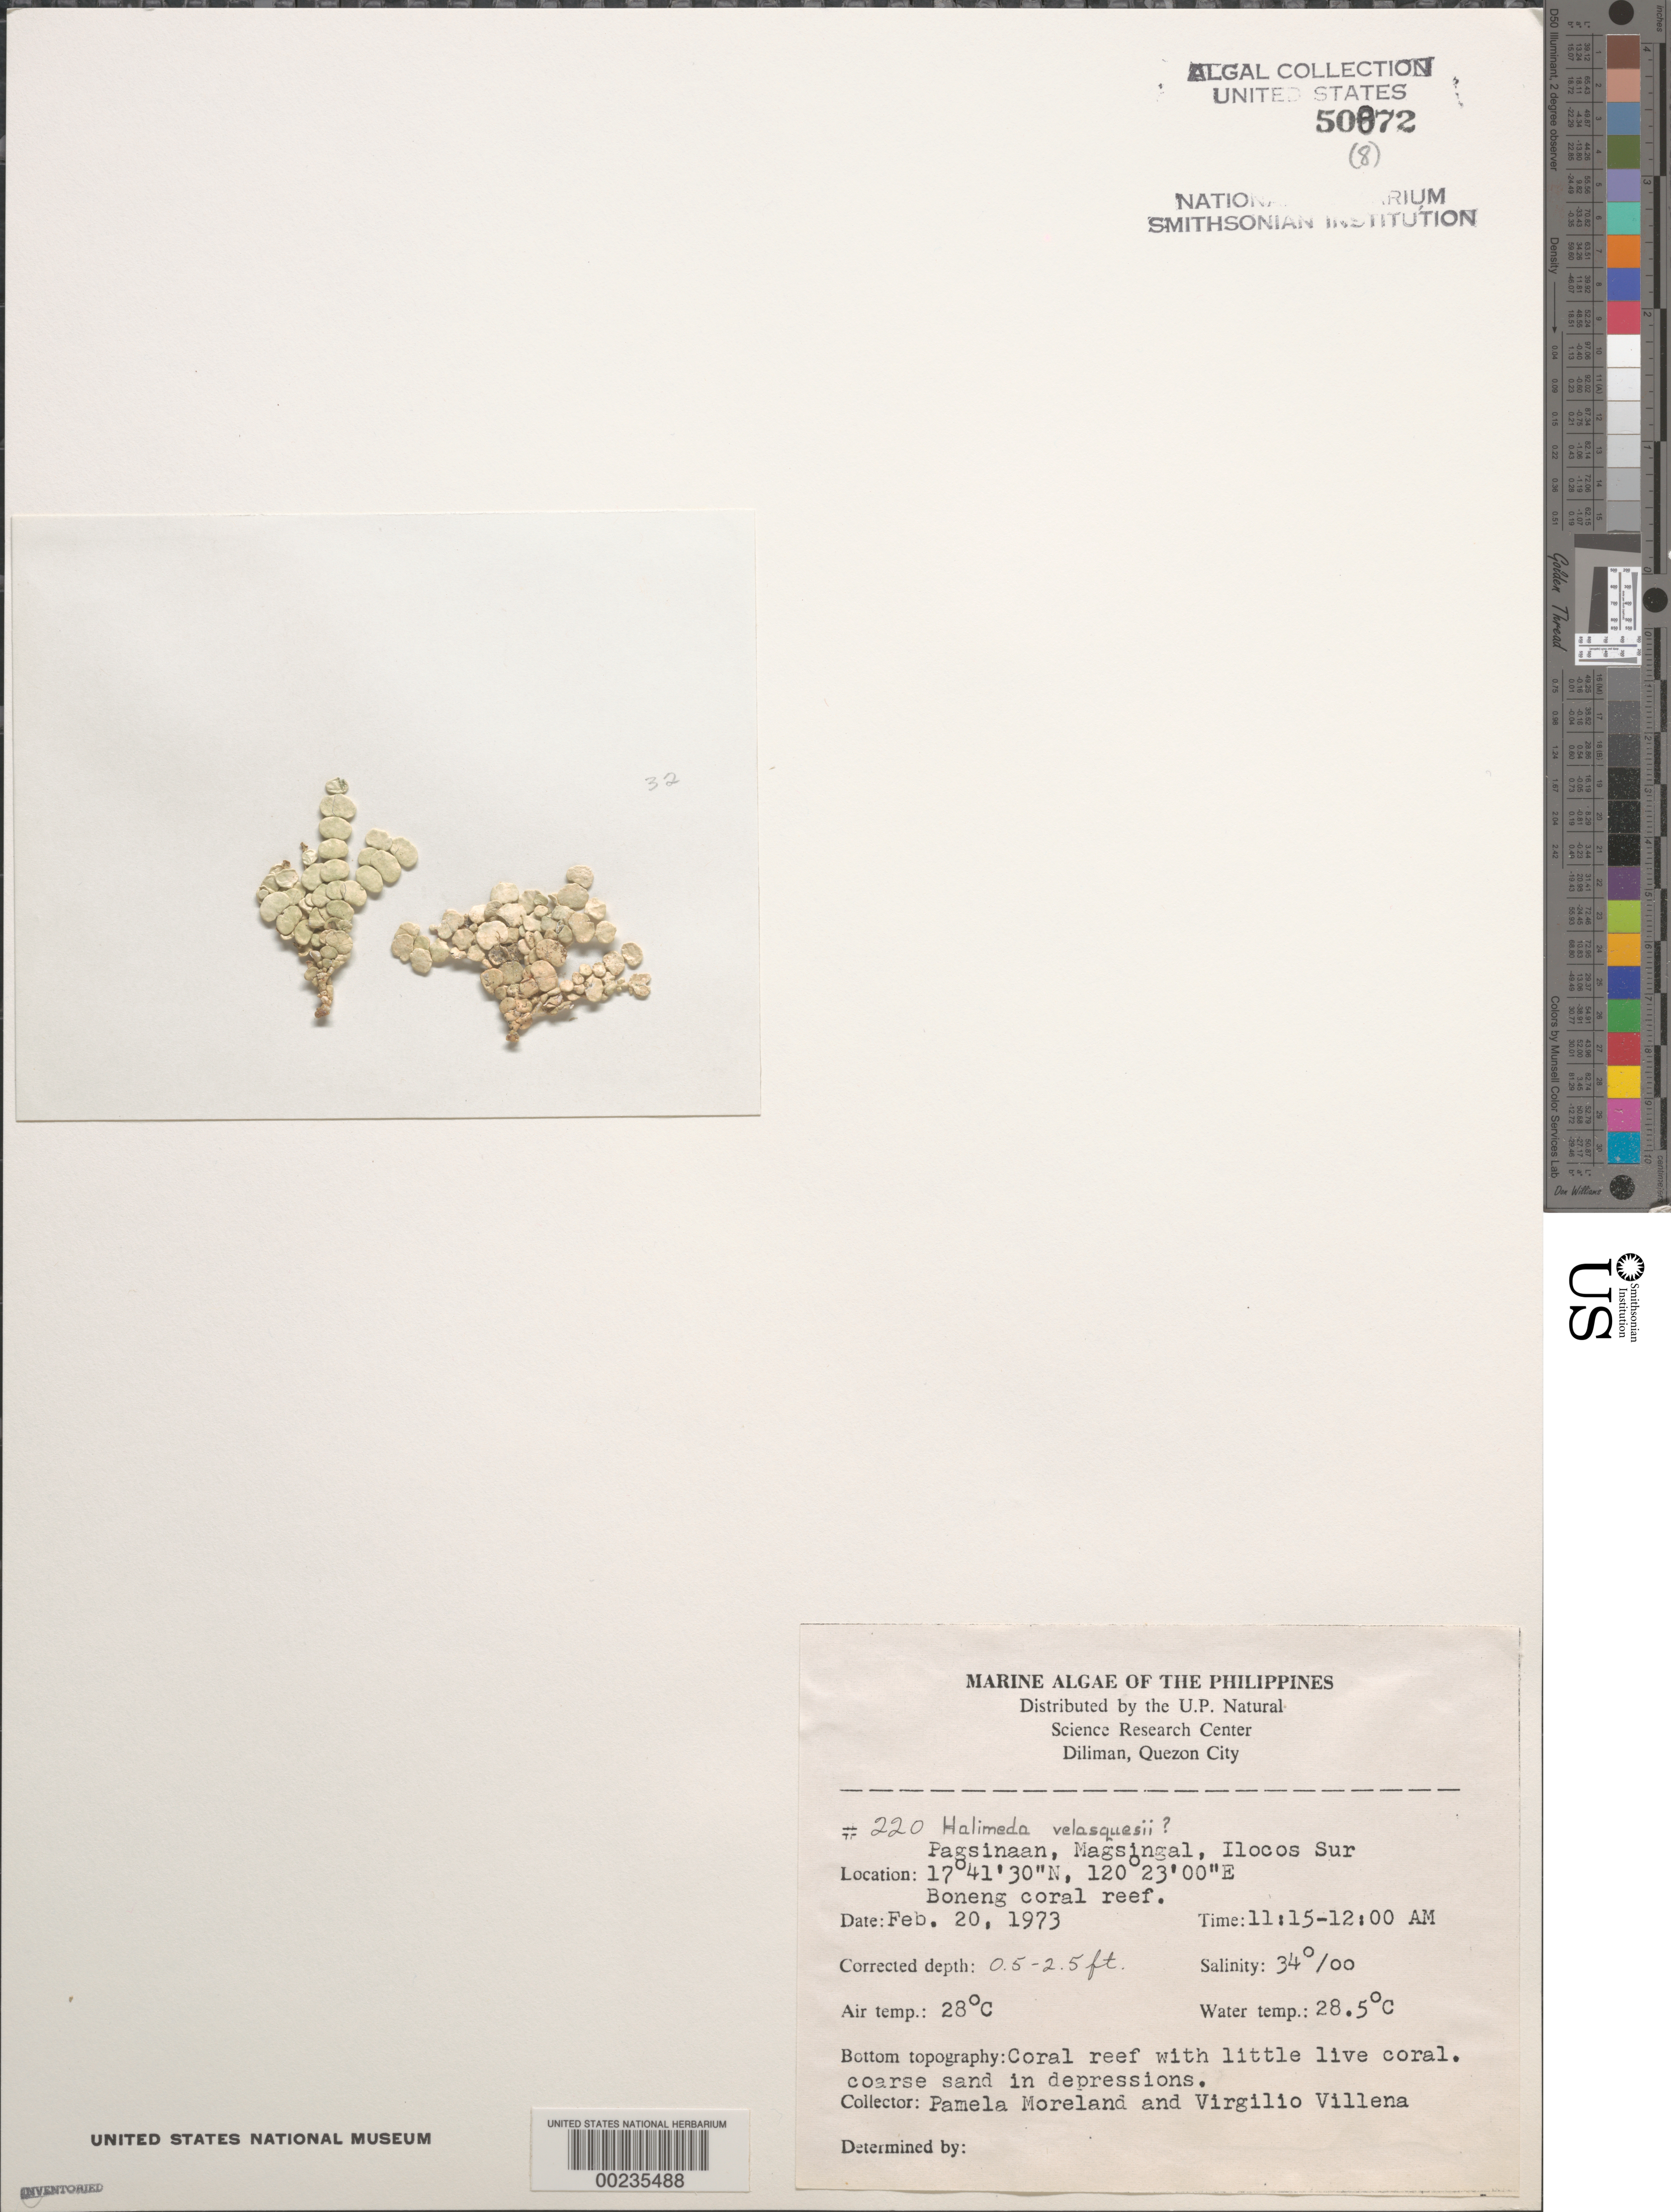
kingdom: Plantae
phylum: Chlorophyta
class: Ulvophyceae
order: Bryopsidales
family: Halimedaceae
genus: Halimeda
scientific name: Halimeda velasquezii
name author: W.R. Taylor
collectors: P. Moreland & V. Villena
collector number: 220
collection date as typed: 20 Feb 1973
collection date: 1973-02-20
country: Philippines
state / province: Ilocos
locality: Pagsinaan, magsingal, ilocos sur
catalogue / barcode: US 50872